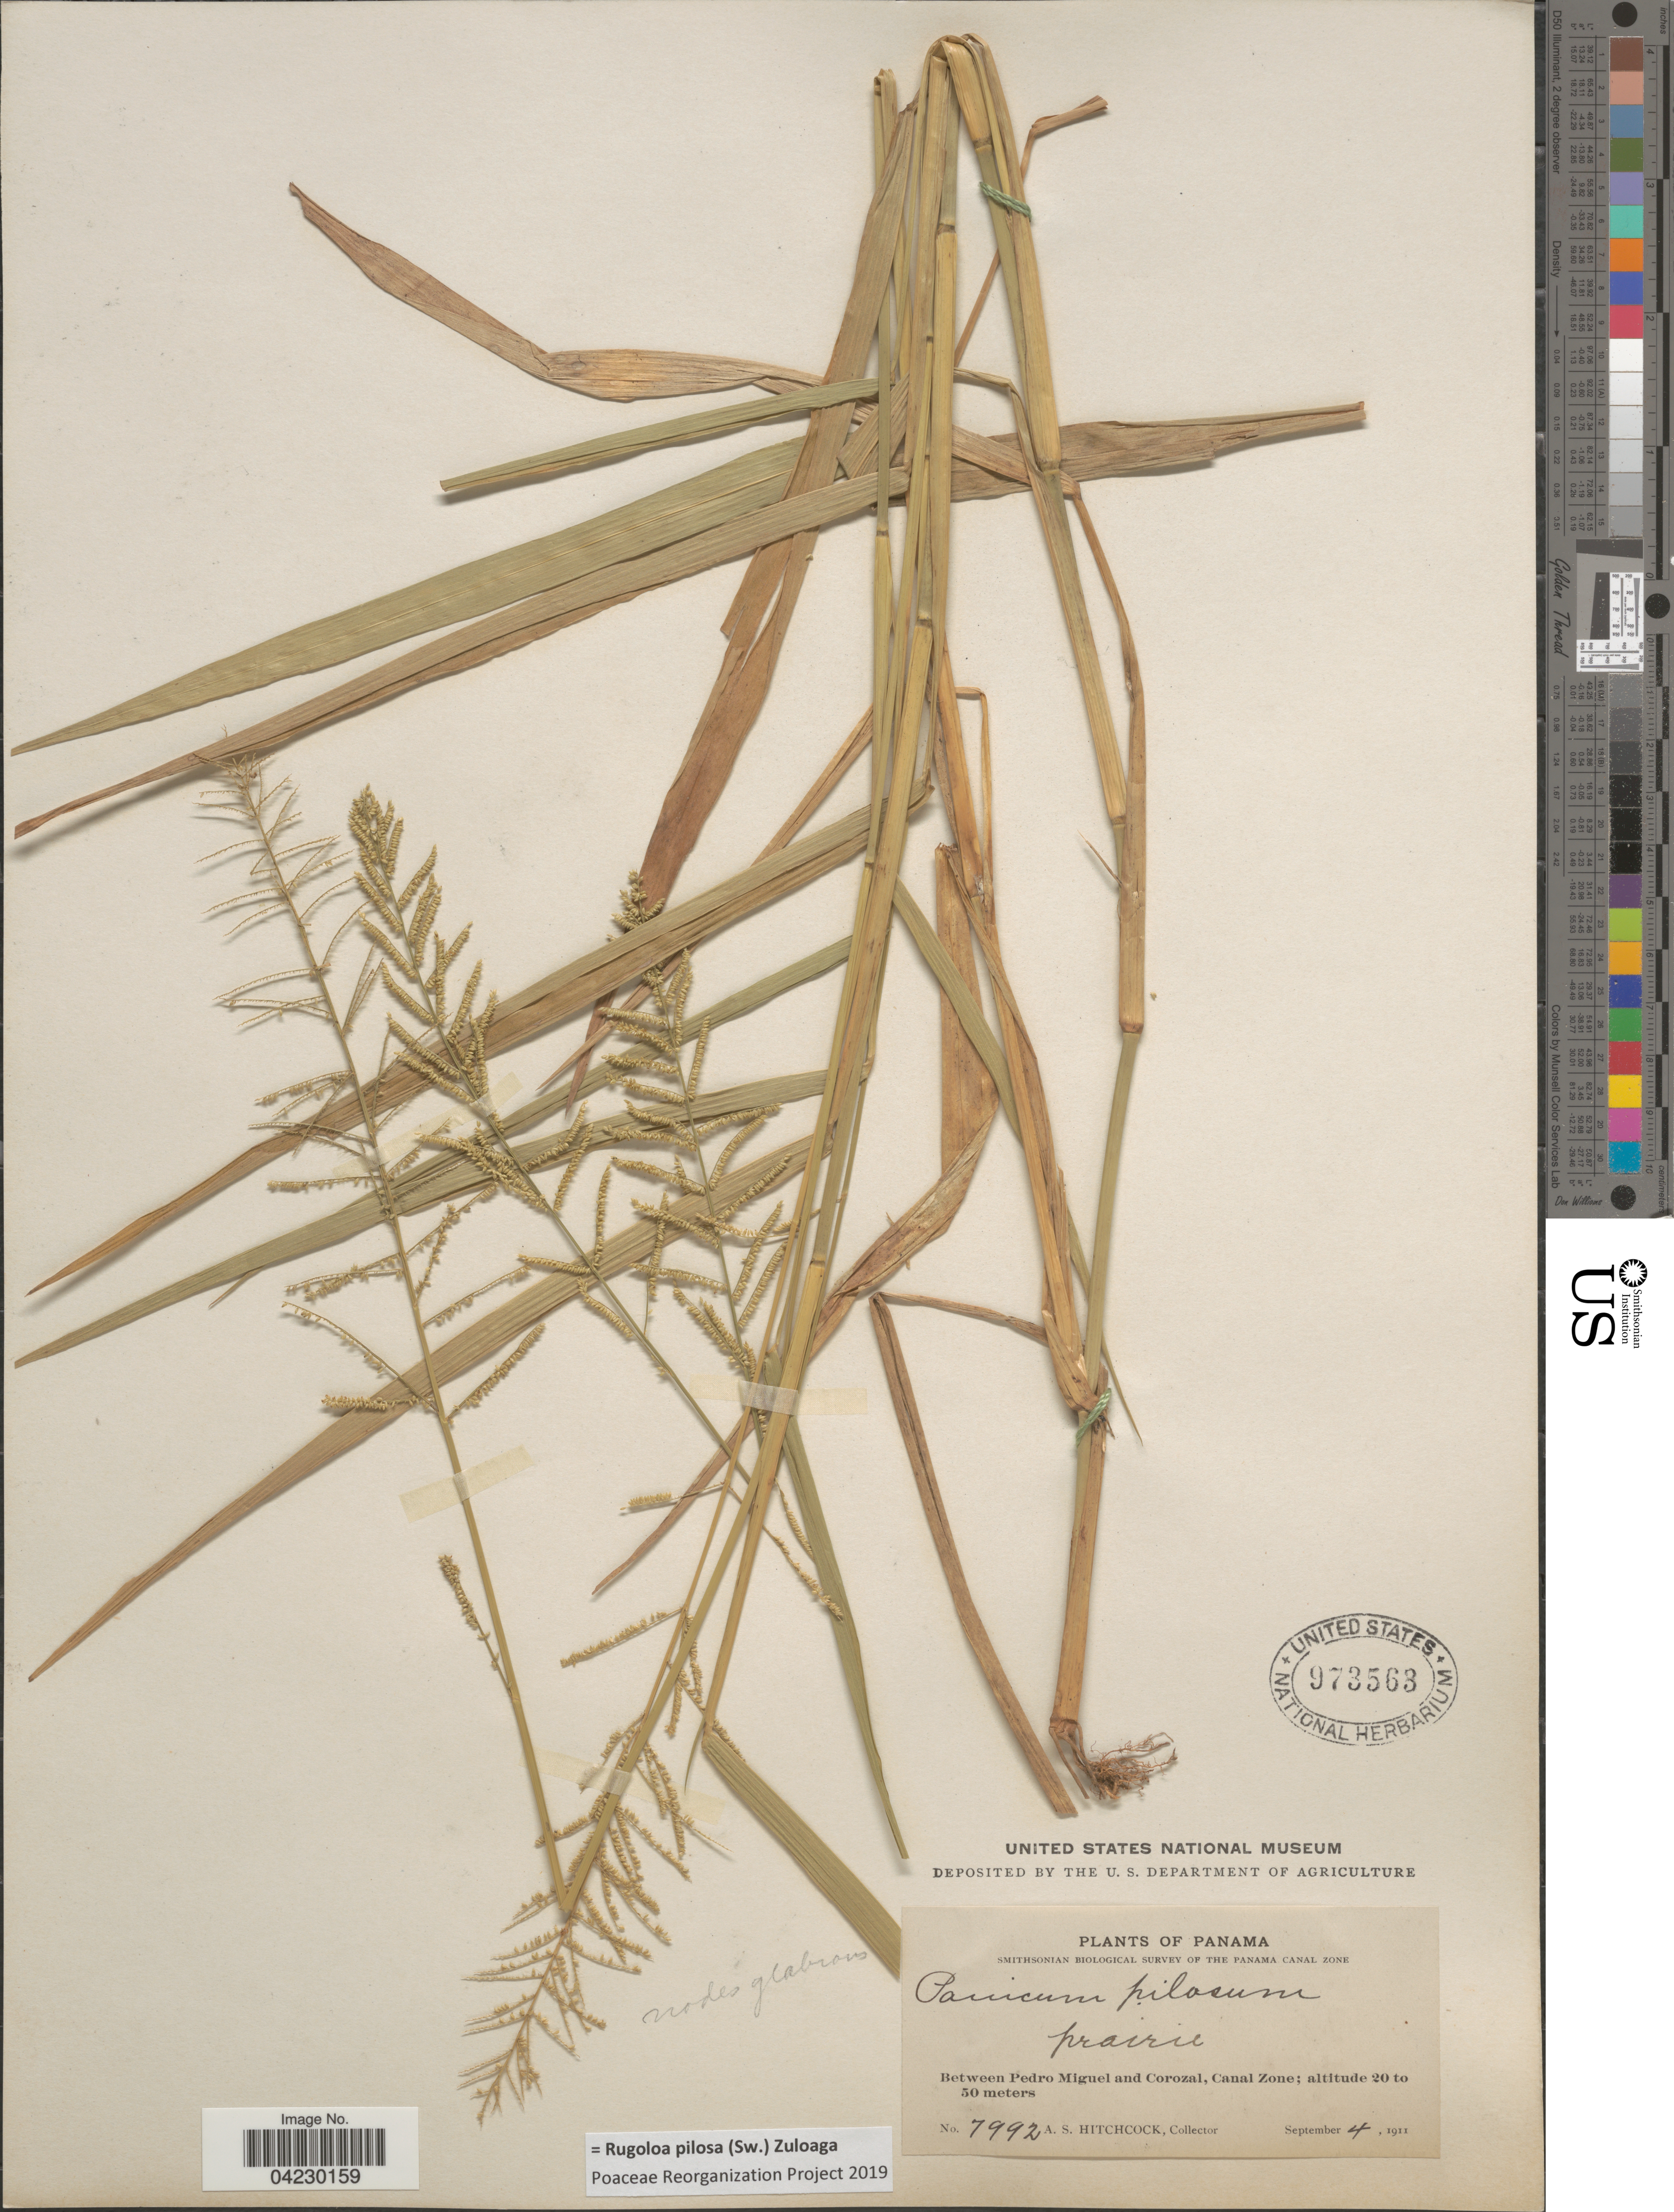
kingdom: Plantae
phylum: Tracheophyta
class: Liliopsida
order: Poales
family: Poaceae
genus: Rugoloa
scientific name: Rugoloa pilosa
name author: (Sw.) Zuloaga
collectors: A. S. Hitchcock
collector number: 7992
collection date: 1911-09-04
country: Panama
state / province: Colón / Panamá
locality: Smithsonian Biological Survey of the Panama Canal Zone. Between Pedro Miguel and Corozal, Canal Zone.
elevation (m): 20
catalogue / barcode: US 973563